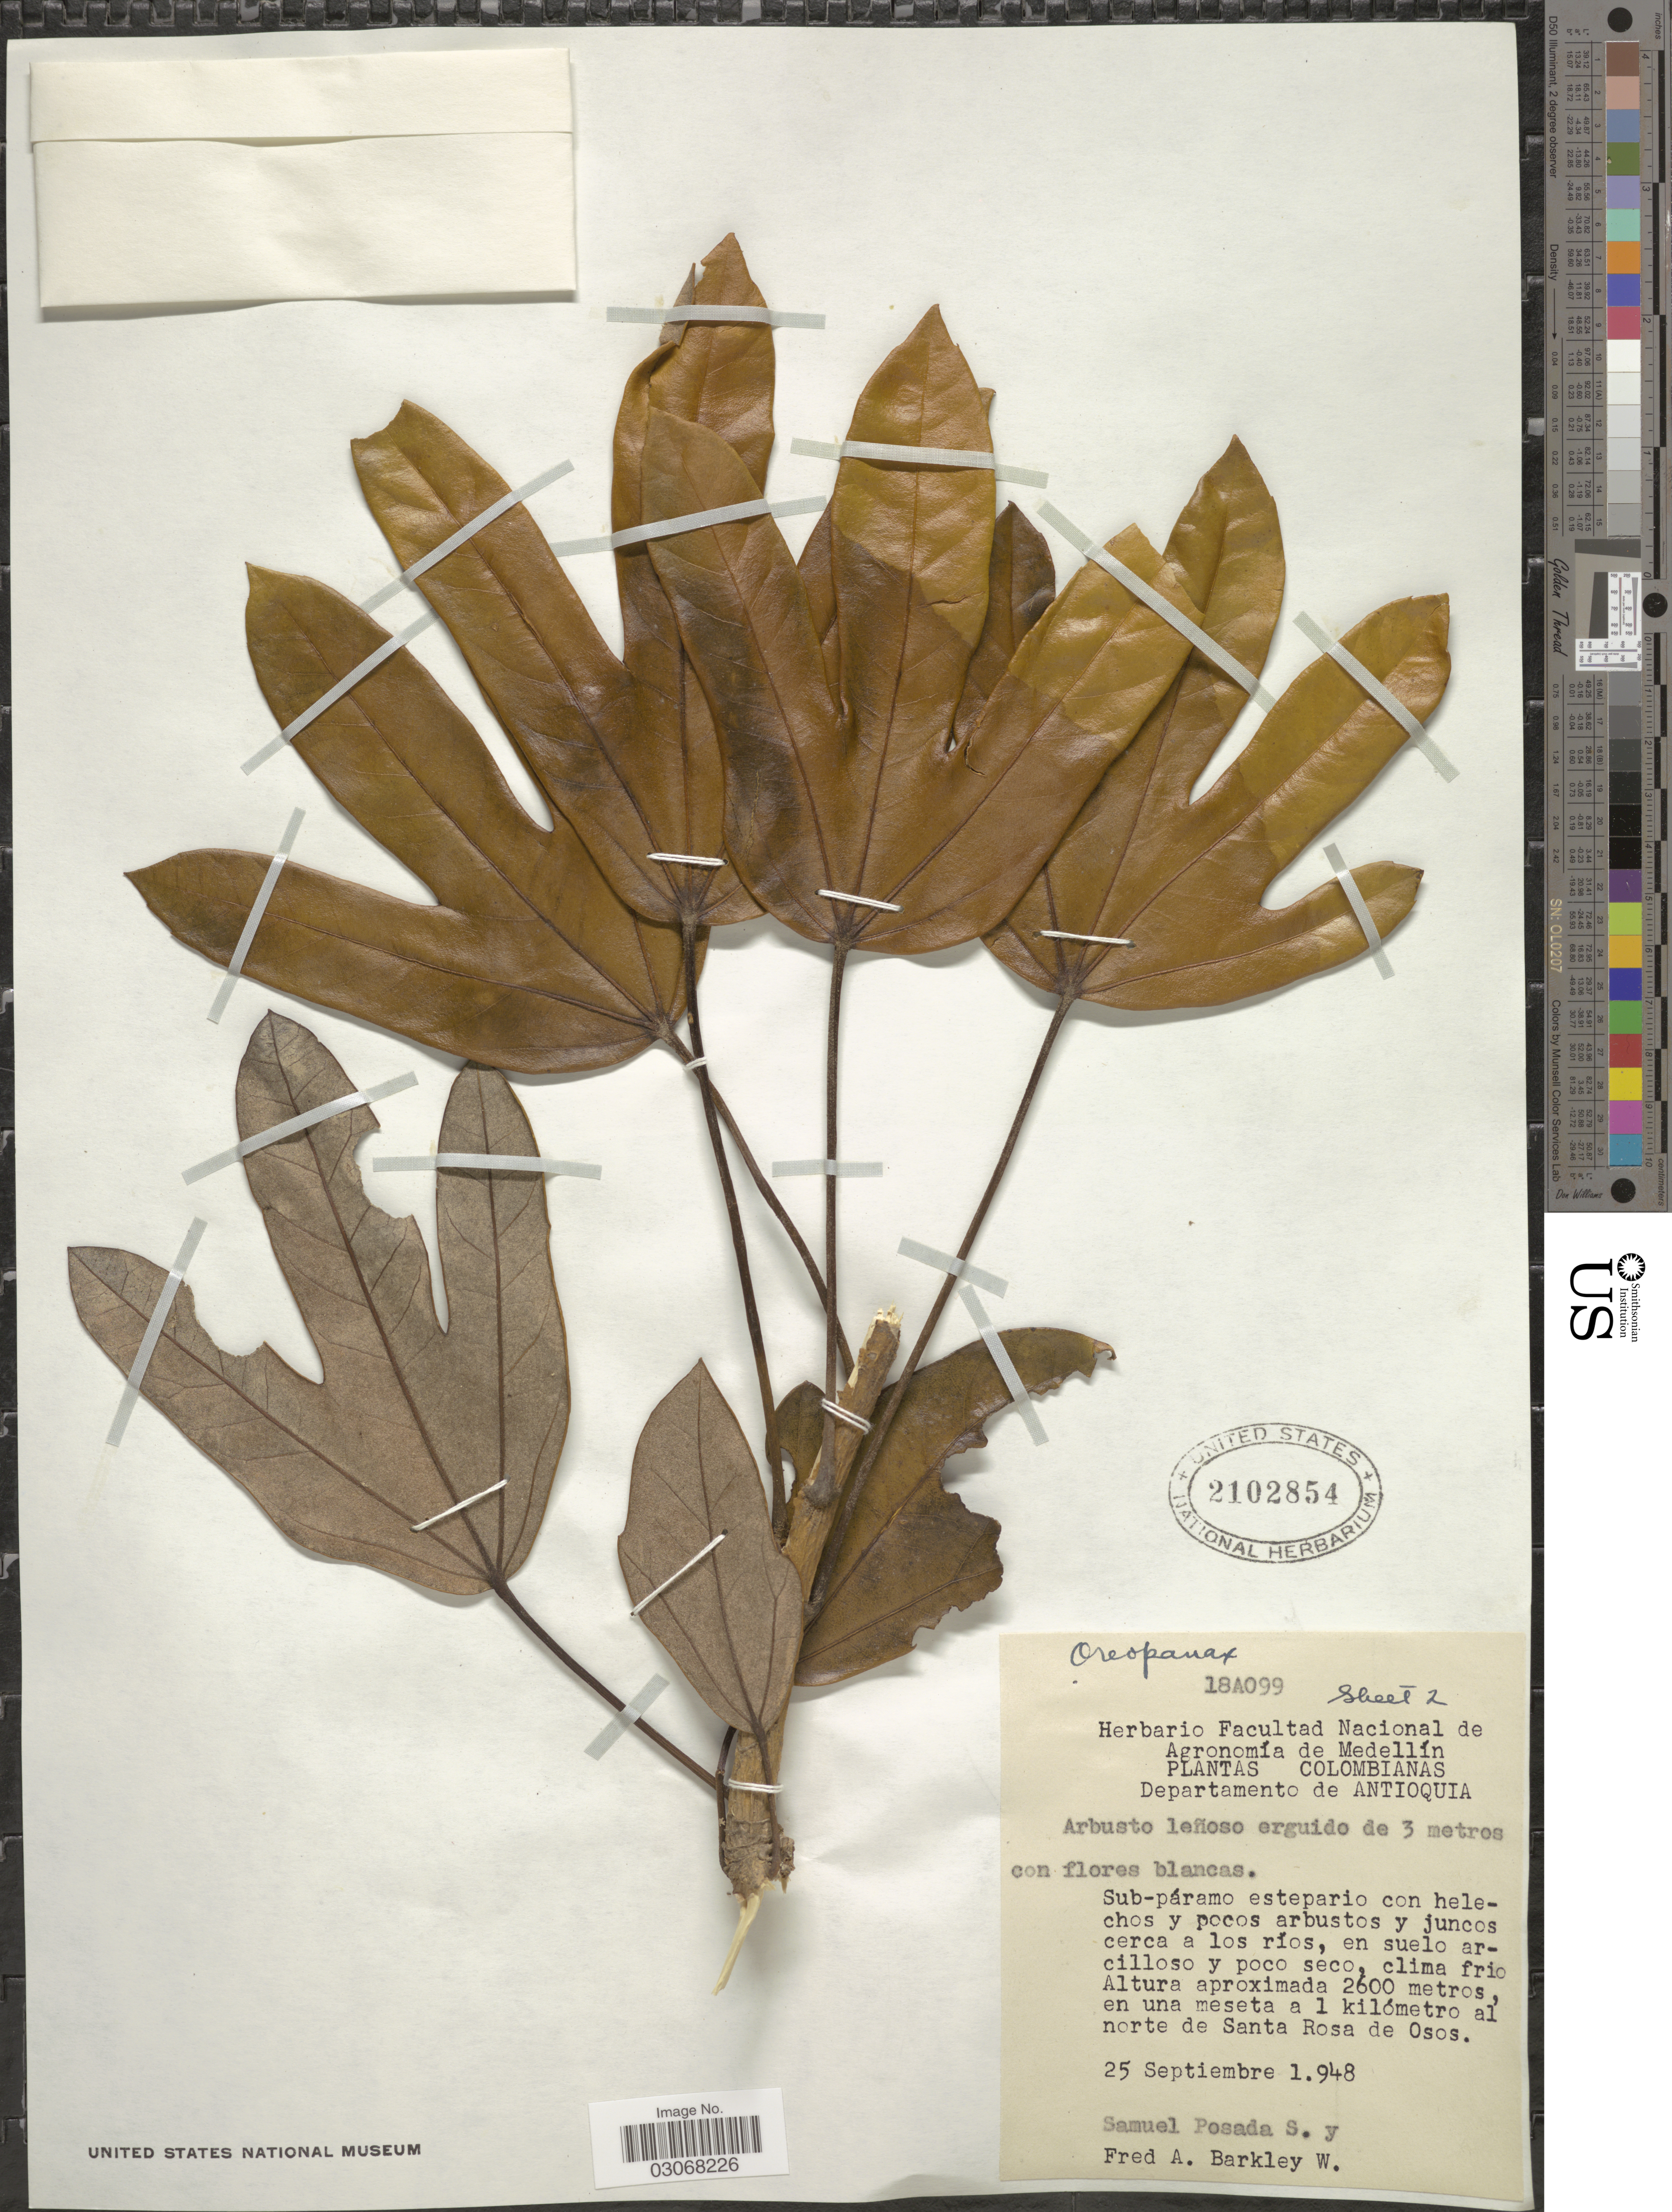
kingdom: Plantae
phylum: Tracheophyta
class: Magnoliopsida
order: Apiales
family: Araliaceae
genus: Oreopanax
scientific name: Oreopanax sp.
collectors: S. Posada & F. Barkley W.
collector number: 18A099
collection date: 1948-09-25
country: Colombia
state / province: Antioquia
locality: Departamento de Antioquia. En una meseta a 1 kilómetro al norte de Santa Rosa de Osos.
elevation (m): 2600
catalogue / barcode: US 2102854